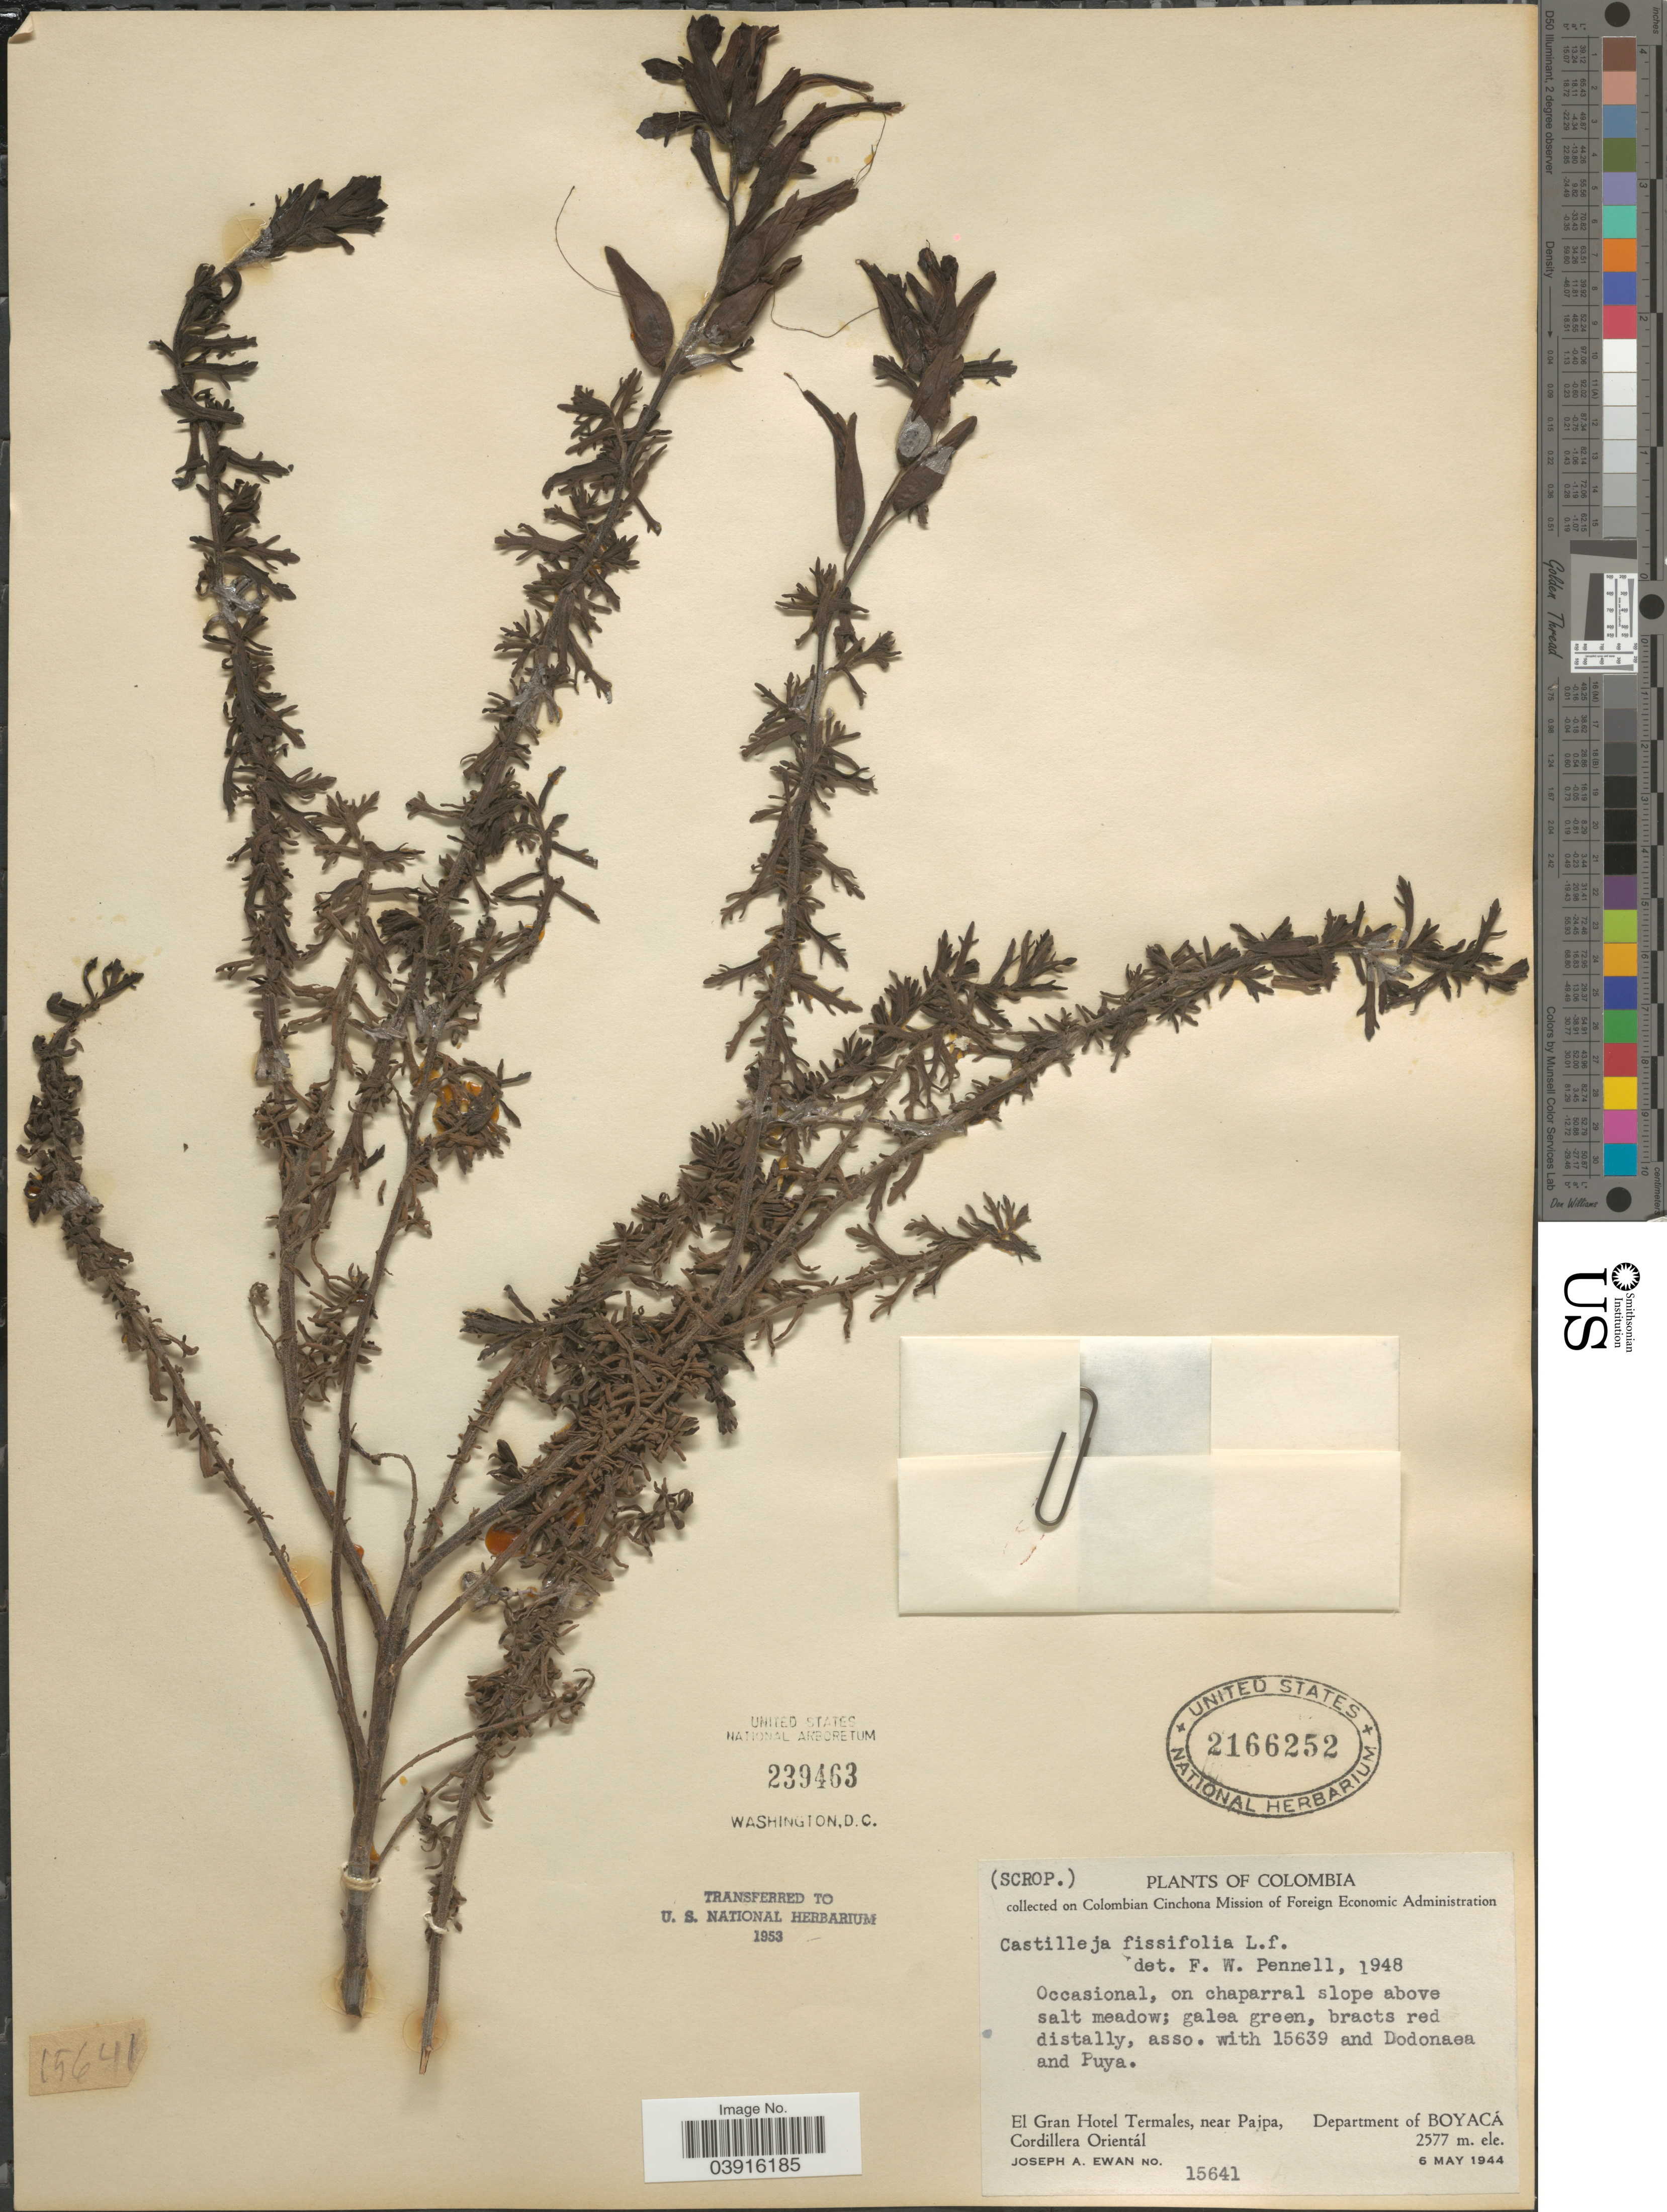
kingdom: Plantae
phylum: Tracheophyta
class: Magnoliopsida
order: Lamiales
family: Orobanchaceae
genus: Castilleja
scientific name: Castilleja fissifolia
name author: L. f.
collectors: J. A. Ewan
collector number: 15641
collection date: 1944-05-06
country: Colombia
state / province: Boyacá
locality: El Gran Hotel Termales, near Pajpa, Department of Boyacá. Cordillera Orientál.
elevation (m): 257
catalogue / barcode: US 2166252